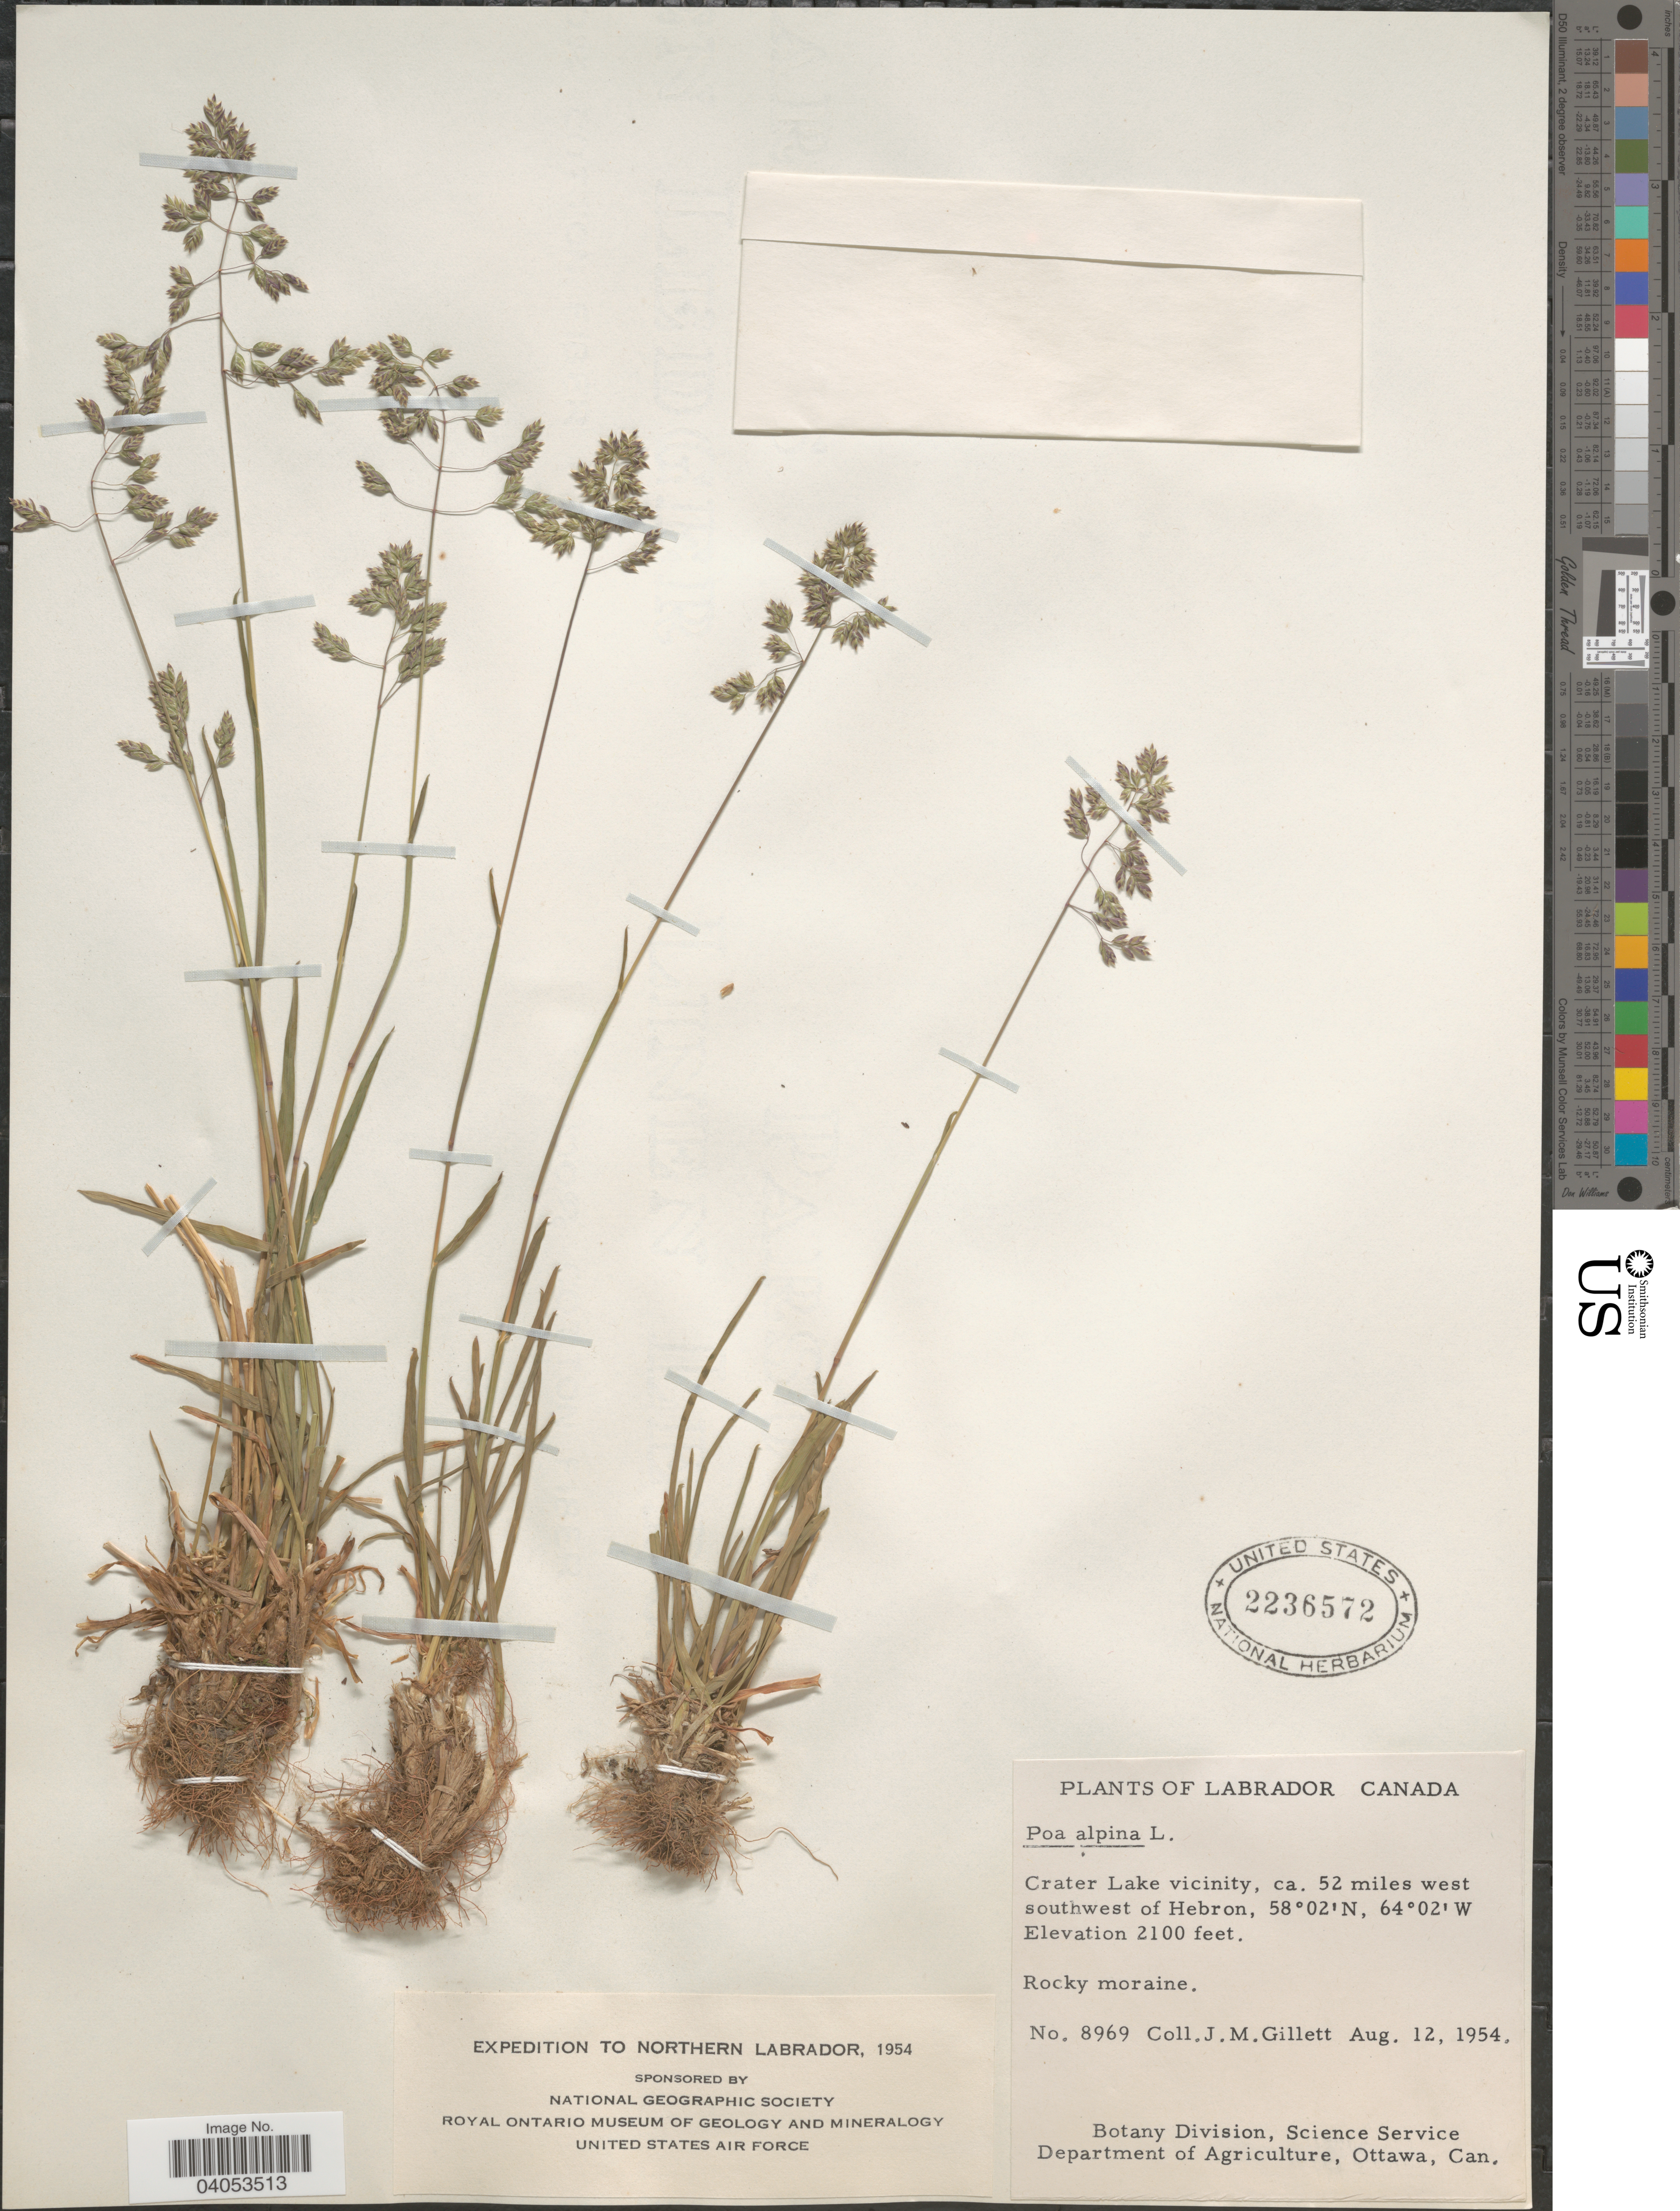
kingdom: Plantae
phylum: Tracheophyta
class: Liliopsida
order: Poales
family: Poaceae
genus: Poa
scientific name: Poa alpina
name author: L.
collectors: J. M. Gillett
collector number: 8969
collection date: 1954-08-12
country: Canada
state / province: Newfoundland and Labrador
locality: Northern Labrador. Crater Lake vicinity, ca. 52 miles west southwest of Hebron.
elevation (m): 640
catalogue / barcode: US 2236572